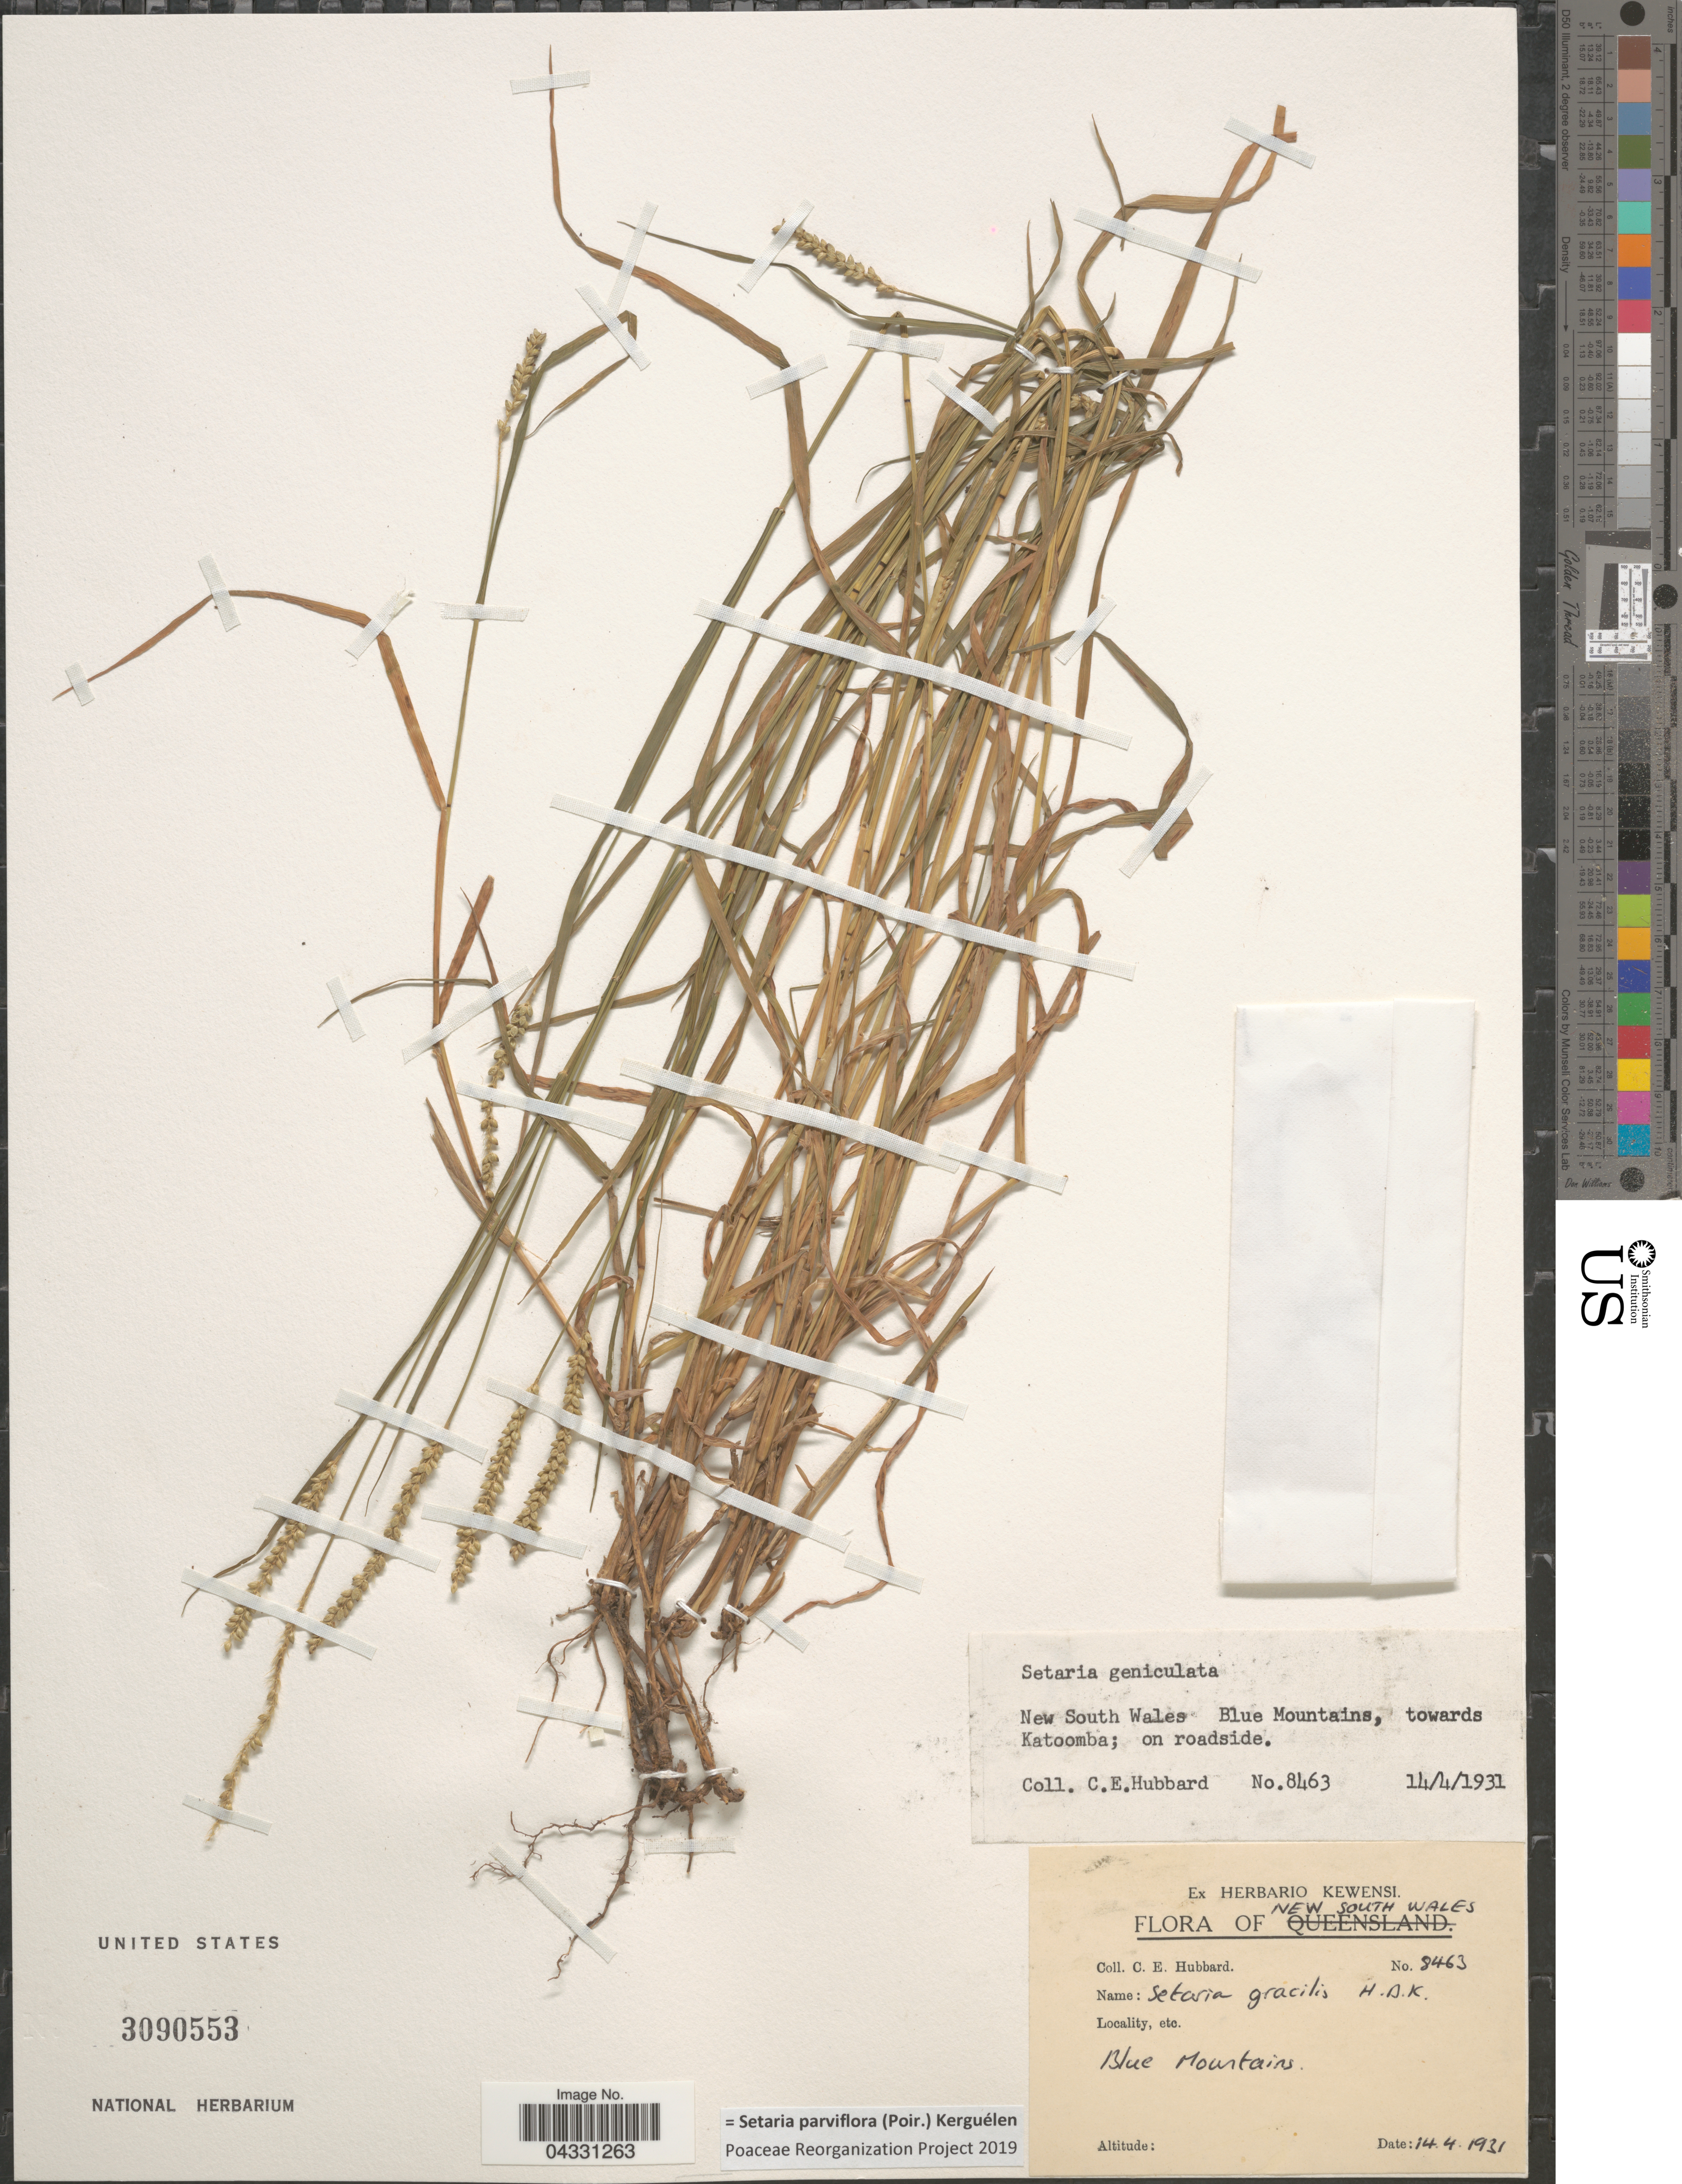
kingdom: Plantae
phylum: Tracheophyta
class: Liliopsida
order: Poales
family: Poaceae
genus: Setaria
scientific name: Setaria parviflora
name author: (Poir.) Kerguélen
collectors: C. E. Hubbard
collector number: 8463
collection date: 1931-04-14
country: Australia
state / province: New South Wales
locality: Blue Mountains, towards Katoomba; on roadside.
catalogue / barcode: US 3090553